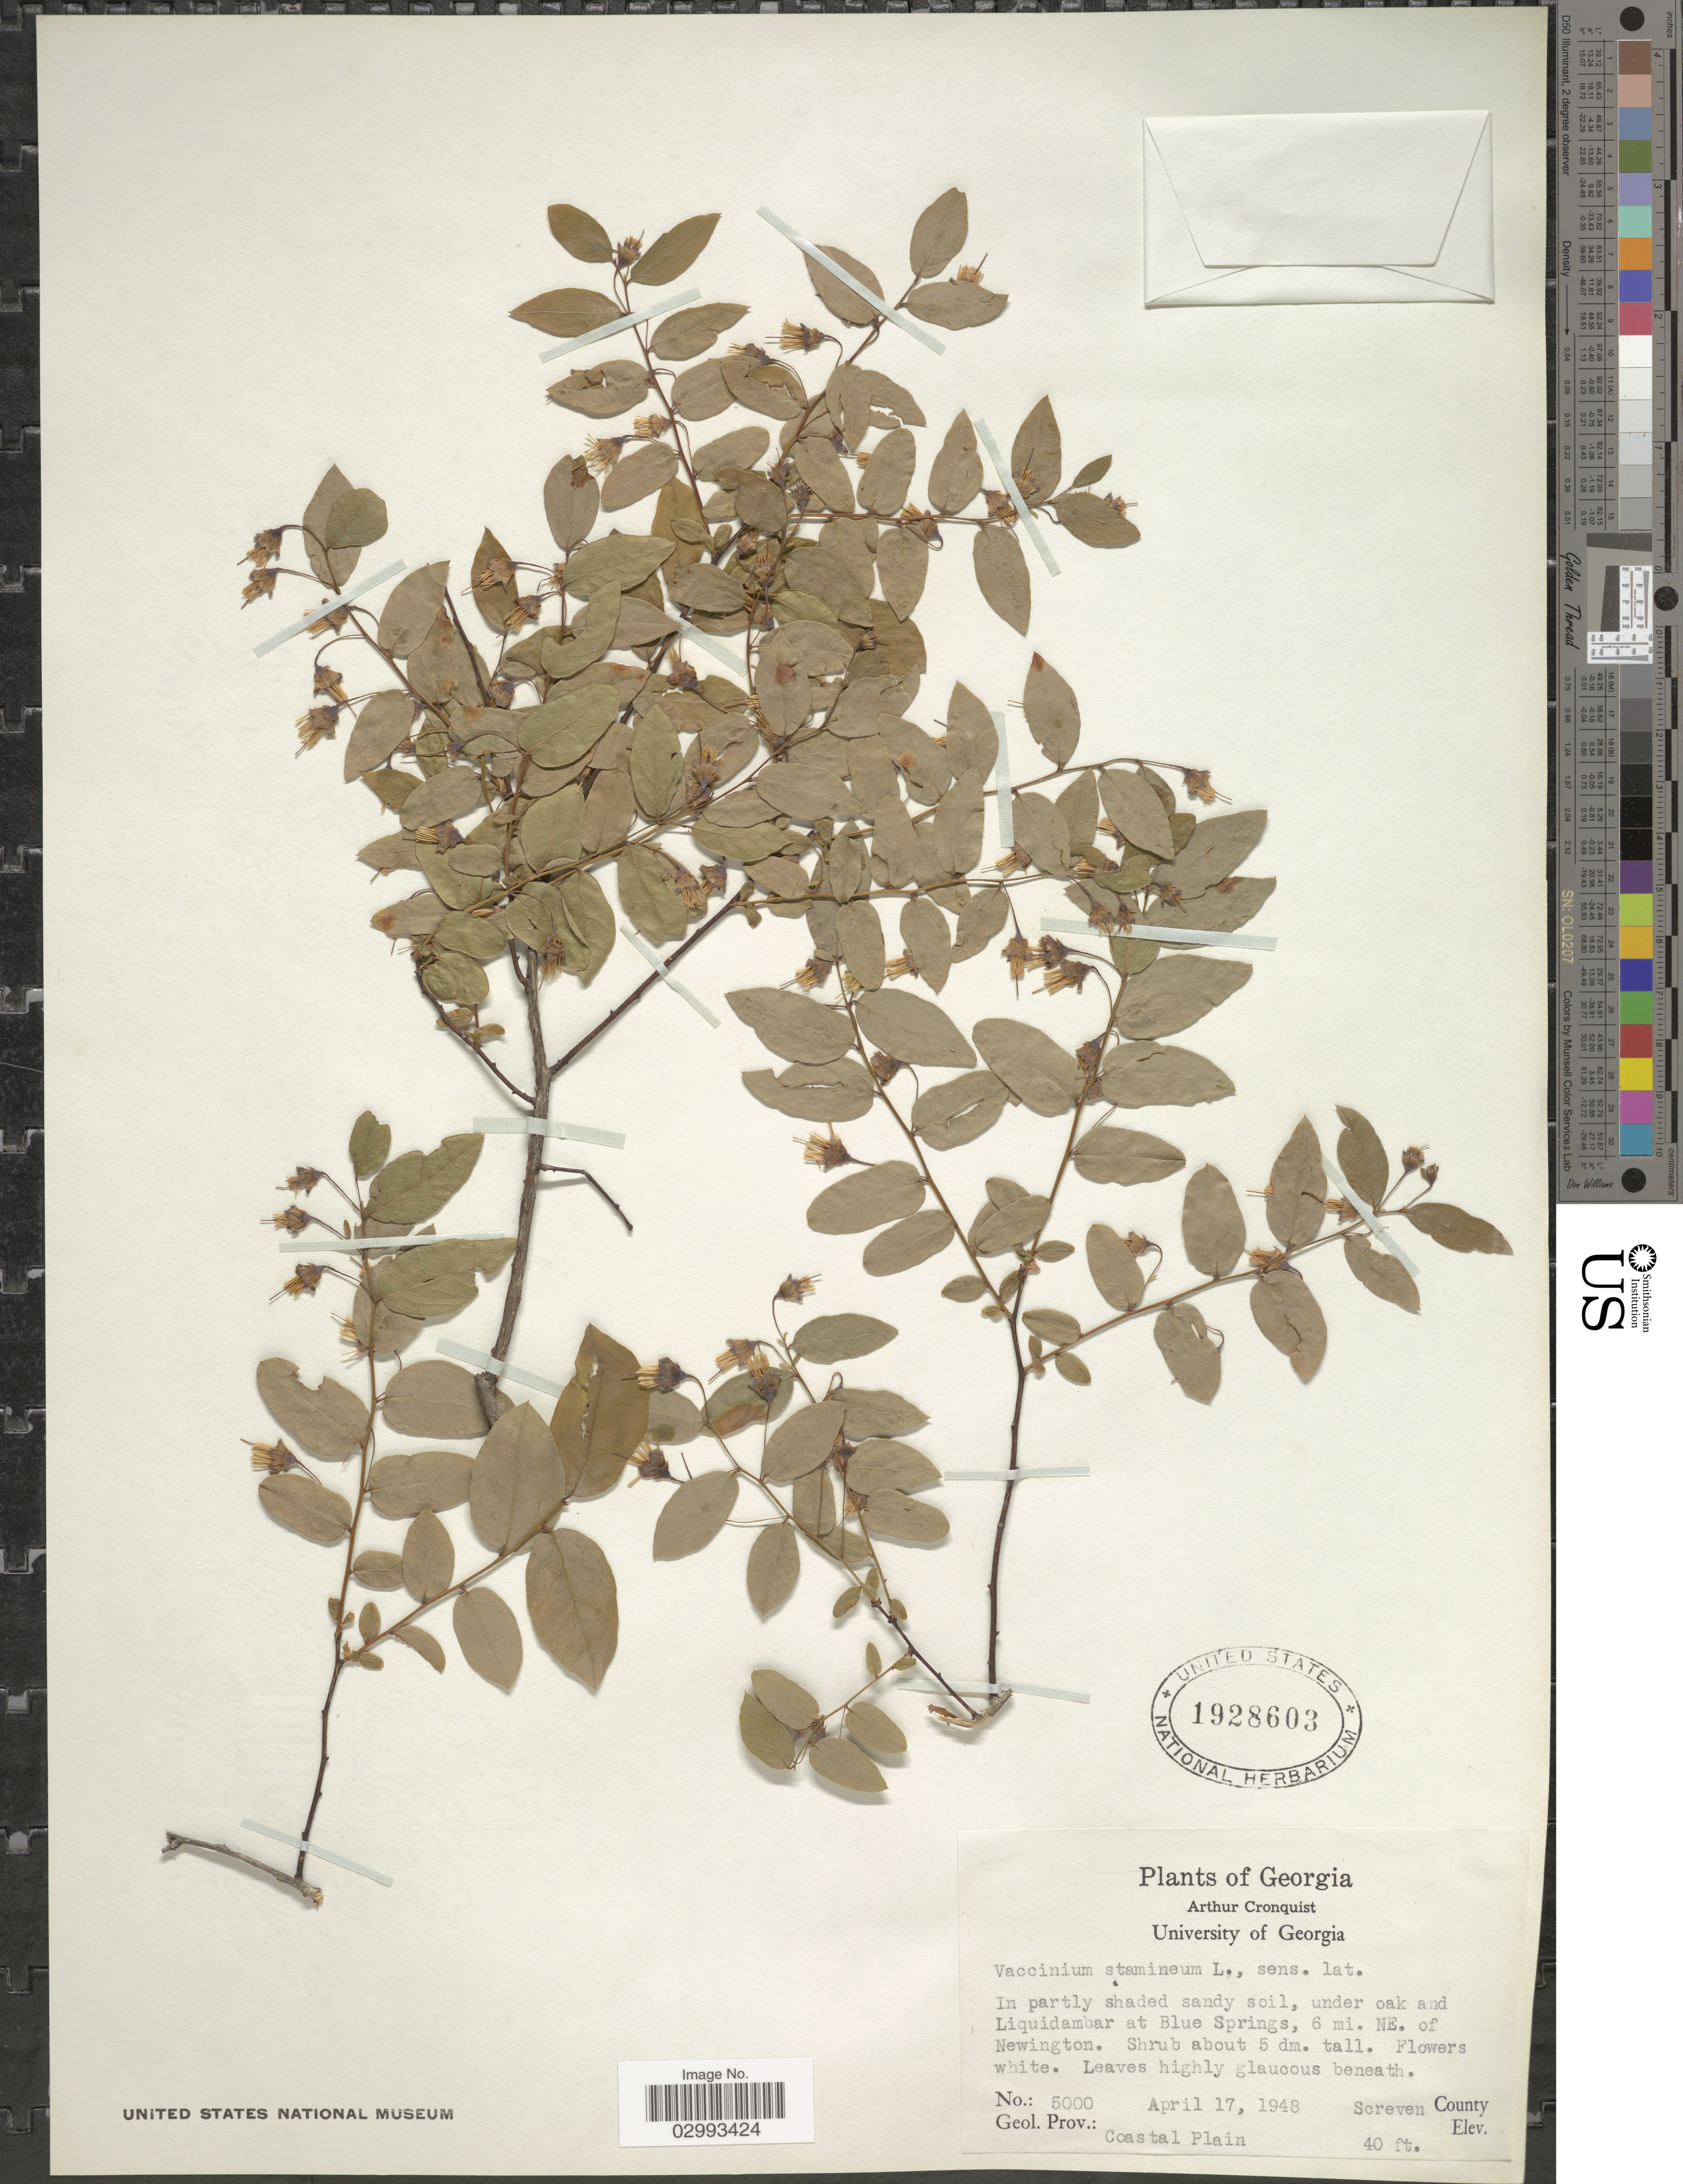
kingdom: Plantae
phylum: Tracheophyta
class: Magnoliopsida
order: Ericales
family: Ericaceae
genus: Polycodium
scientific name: Polycodium stamineum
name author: (L.) Greene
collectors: A. J. Cronquist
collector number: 5000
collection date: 1948-04-17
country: United States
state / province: Georgia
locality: Liquidambar at Blue Springs, 6 mi. NE. of Newington. Screven County. Geol. Prov.: Coastal Plain.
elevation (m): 12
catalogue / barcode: US 1928603